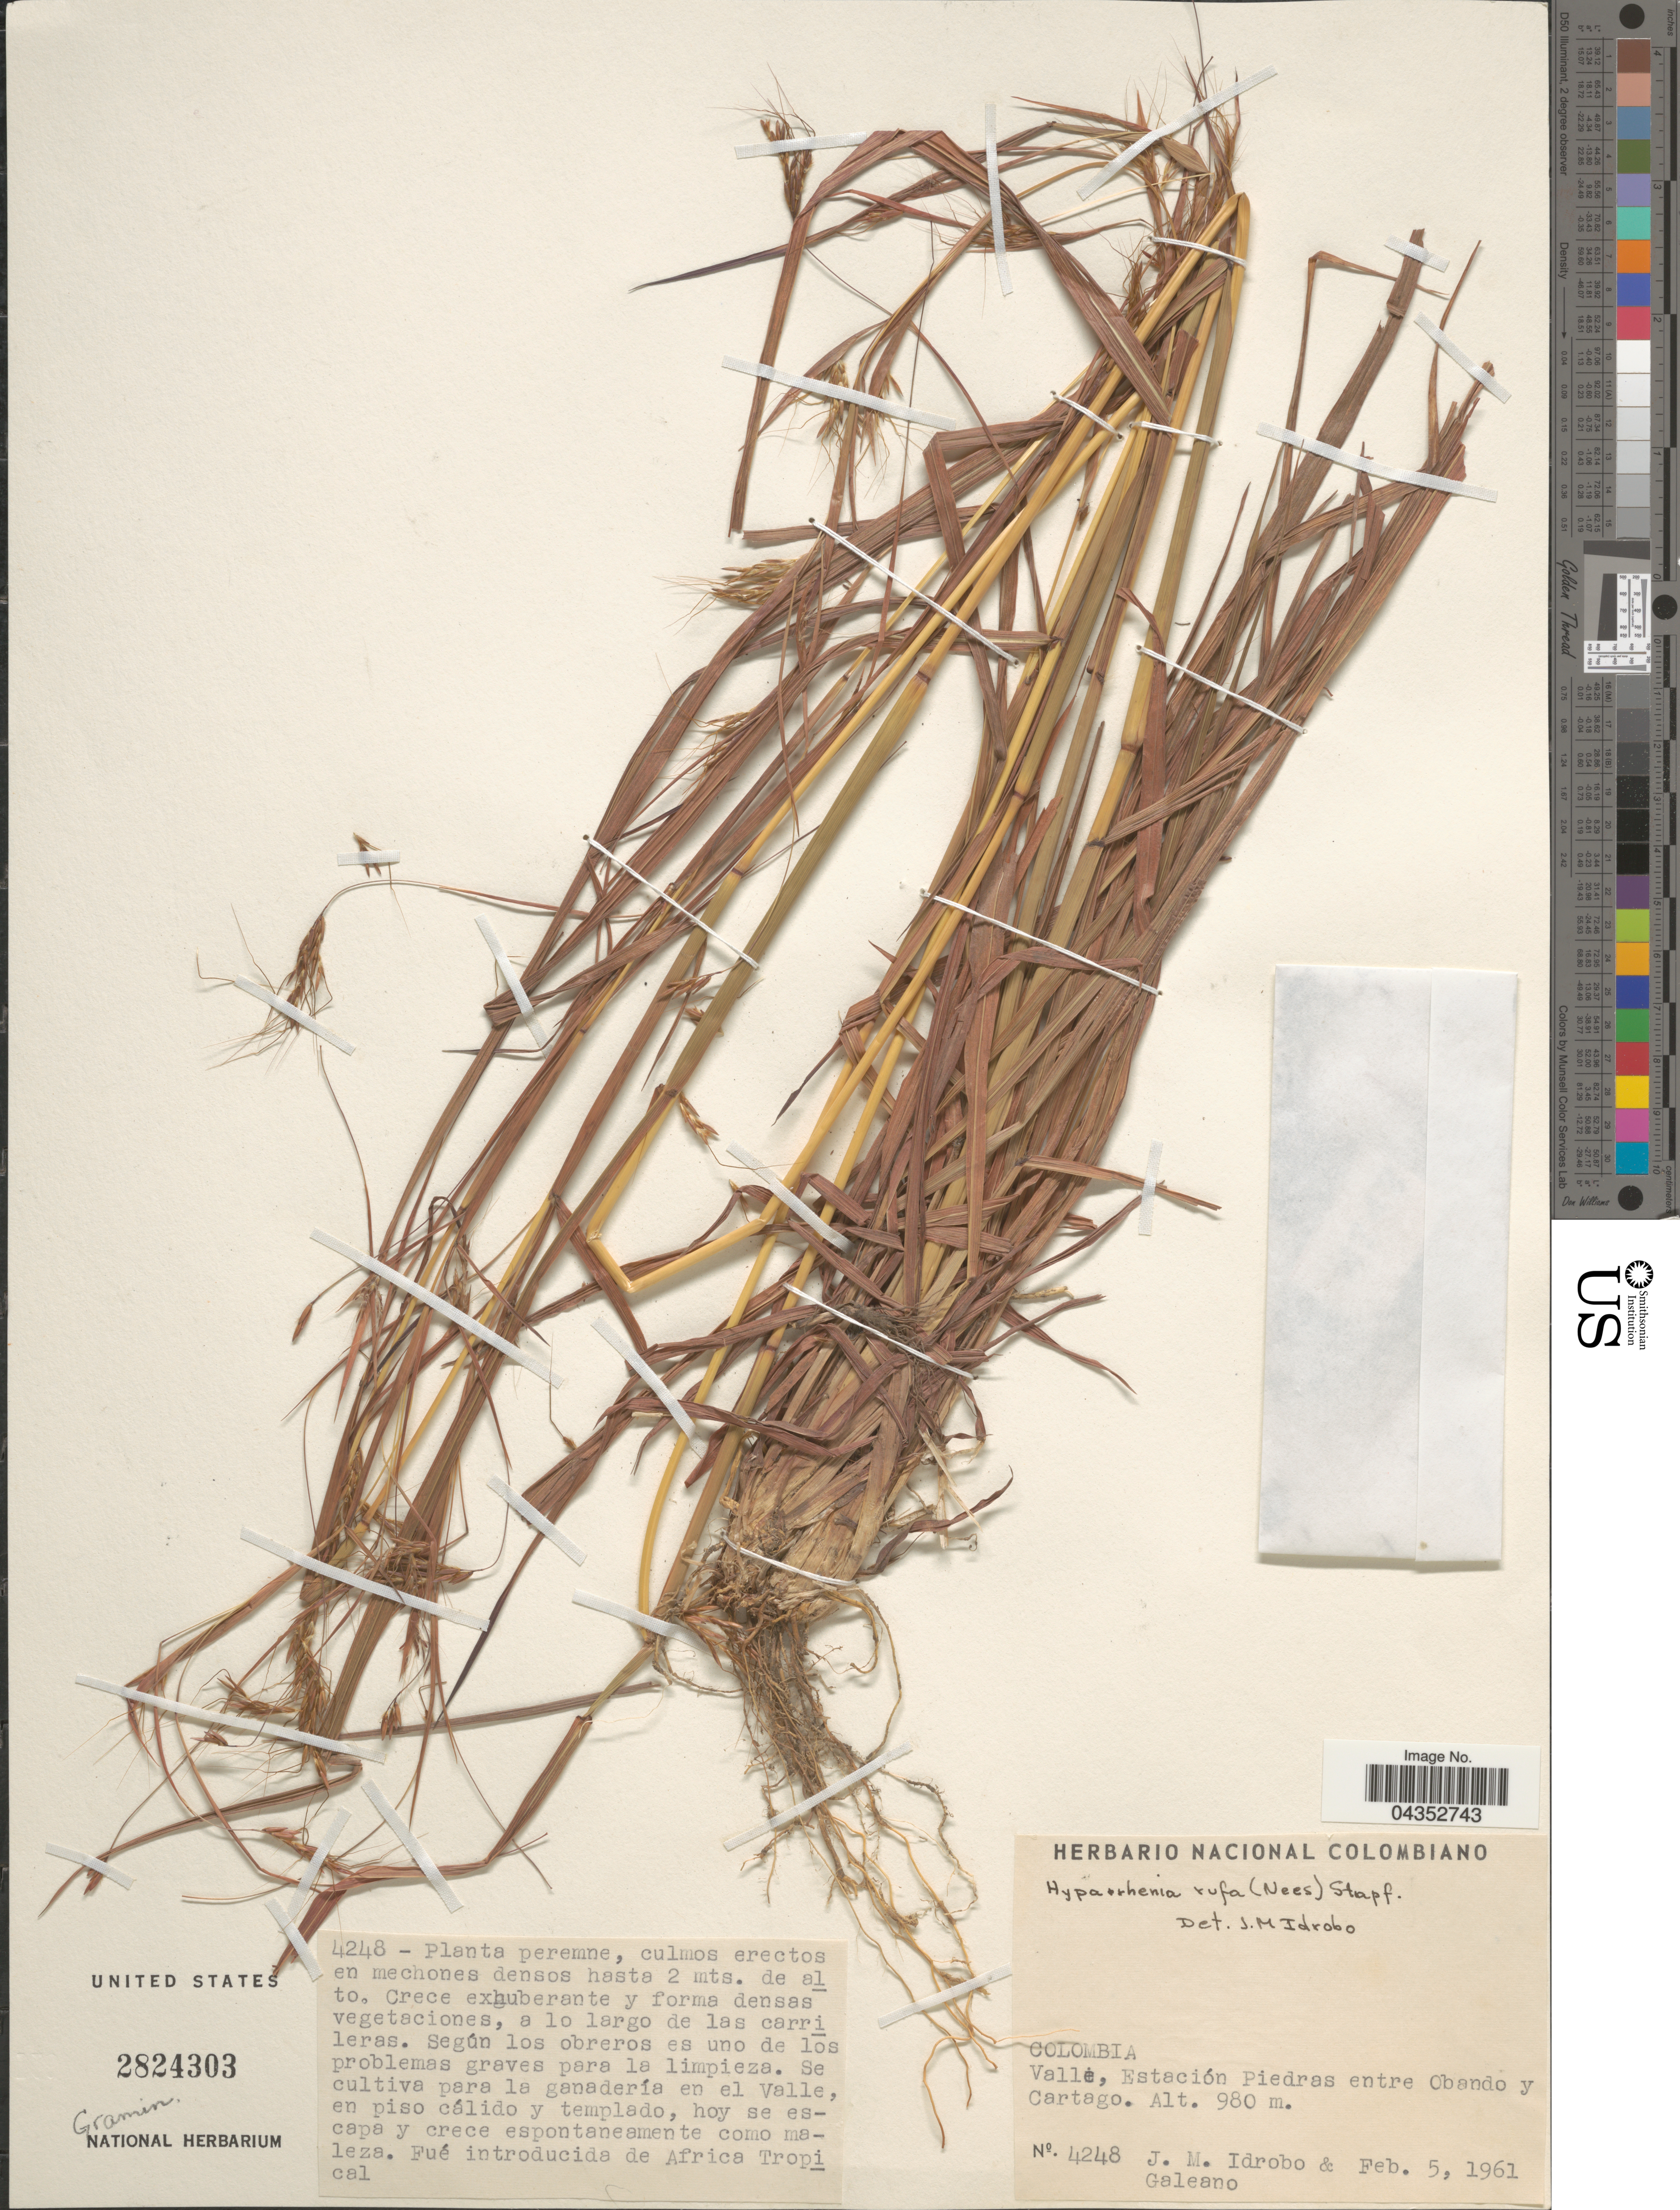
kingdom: Plantae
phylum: Tracheophyta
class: Liliopsida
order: Poales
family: Poaceae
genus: Hyparrhenia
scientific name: Hyparrhenia rufa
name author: (Nees) Stapf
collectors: J. M. Idrobo & -. Galeano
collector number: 4248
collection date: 1961-02-05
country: Colombia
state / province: Valle del Cauca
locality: Valle, Estación Piedras entre Obando y Cartago.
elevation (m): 980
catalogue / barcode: US 2824303